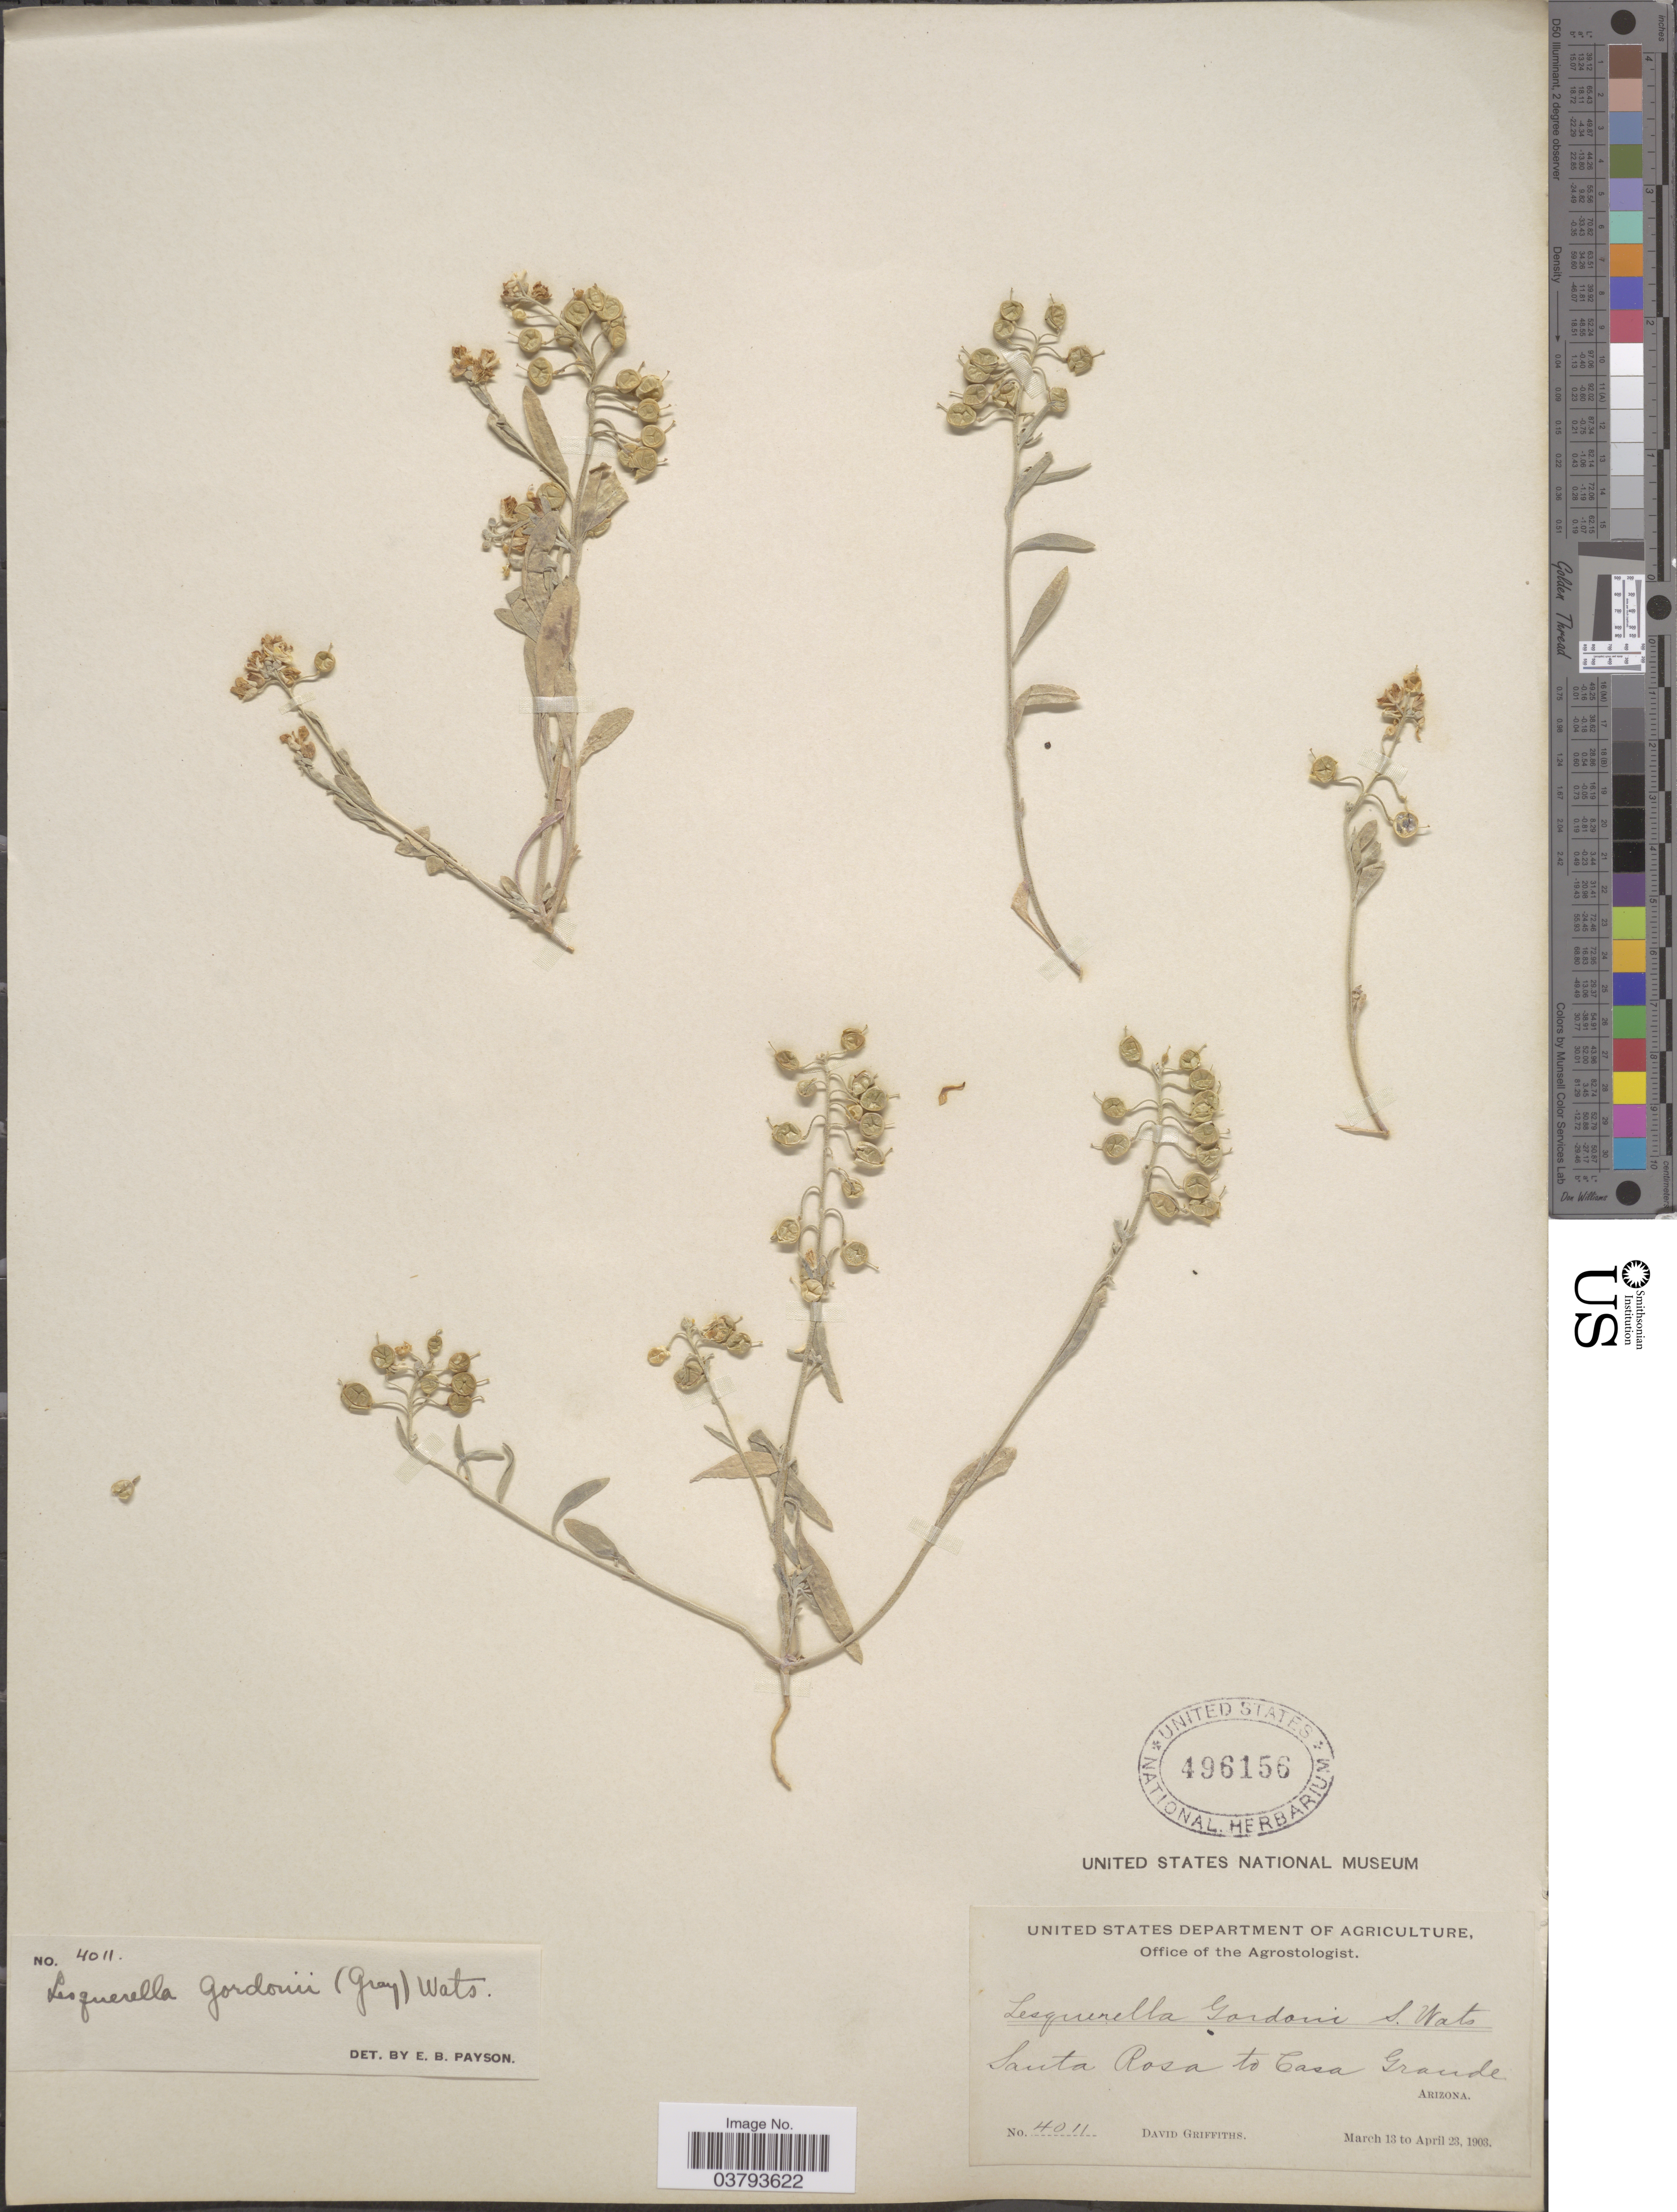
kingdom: Plantae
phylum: Tracheophyta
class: Magnoliopsida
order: Brassicales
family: Brassicaceae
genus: Lesquerella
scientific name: Lesquerella gordonii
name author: (A. Gray) S. Watson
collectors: D. Griffiths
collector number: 4011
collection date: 1903-03-13/1903-04-23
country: United States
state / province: Arizona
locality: Santa Rosa to Casa Grande.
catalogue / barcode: US 496156